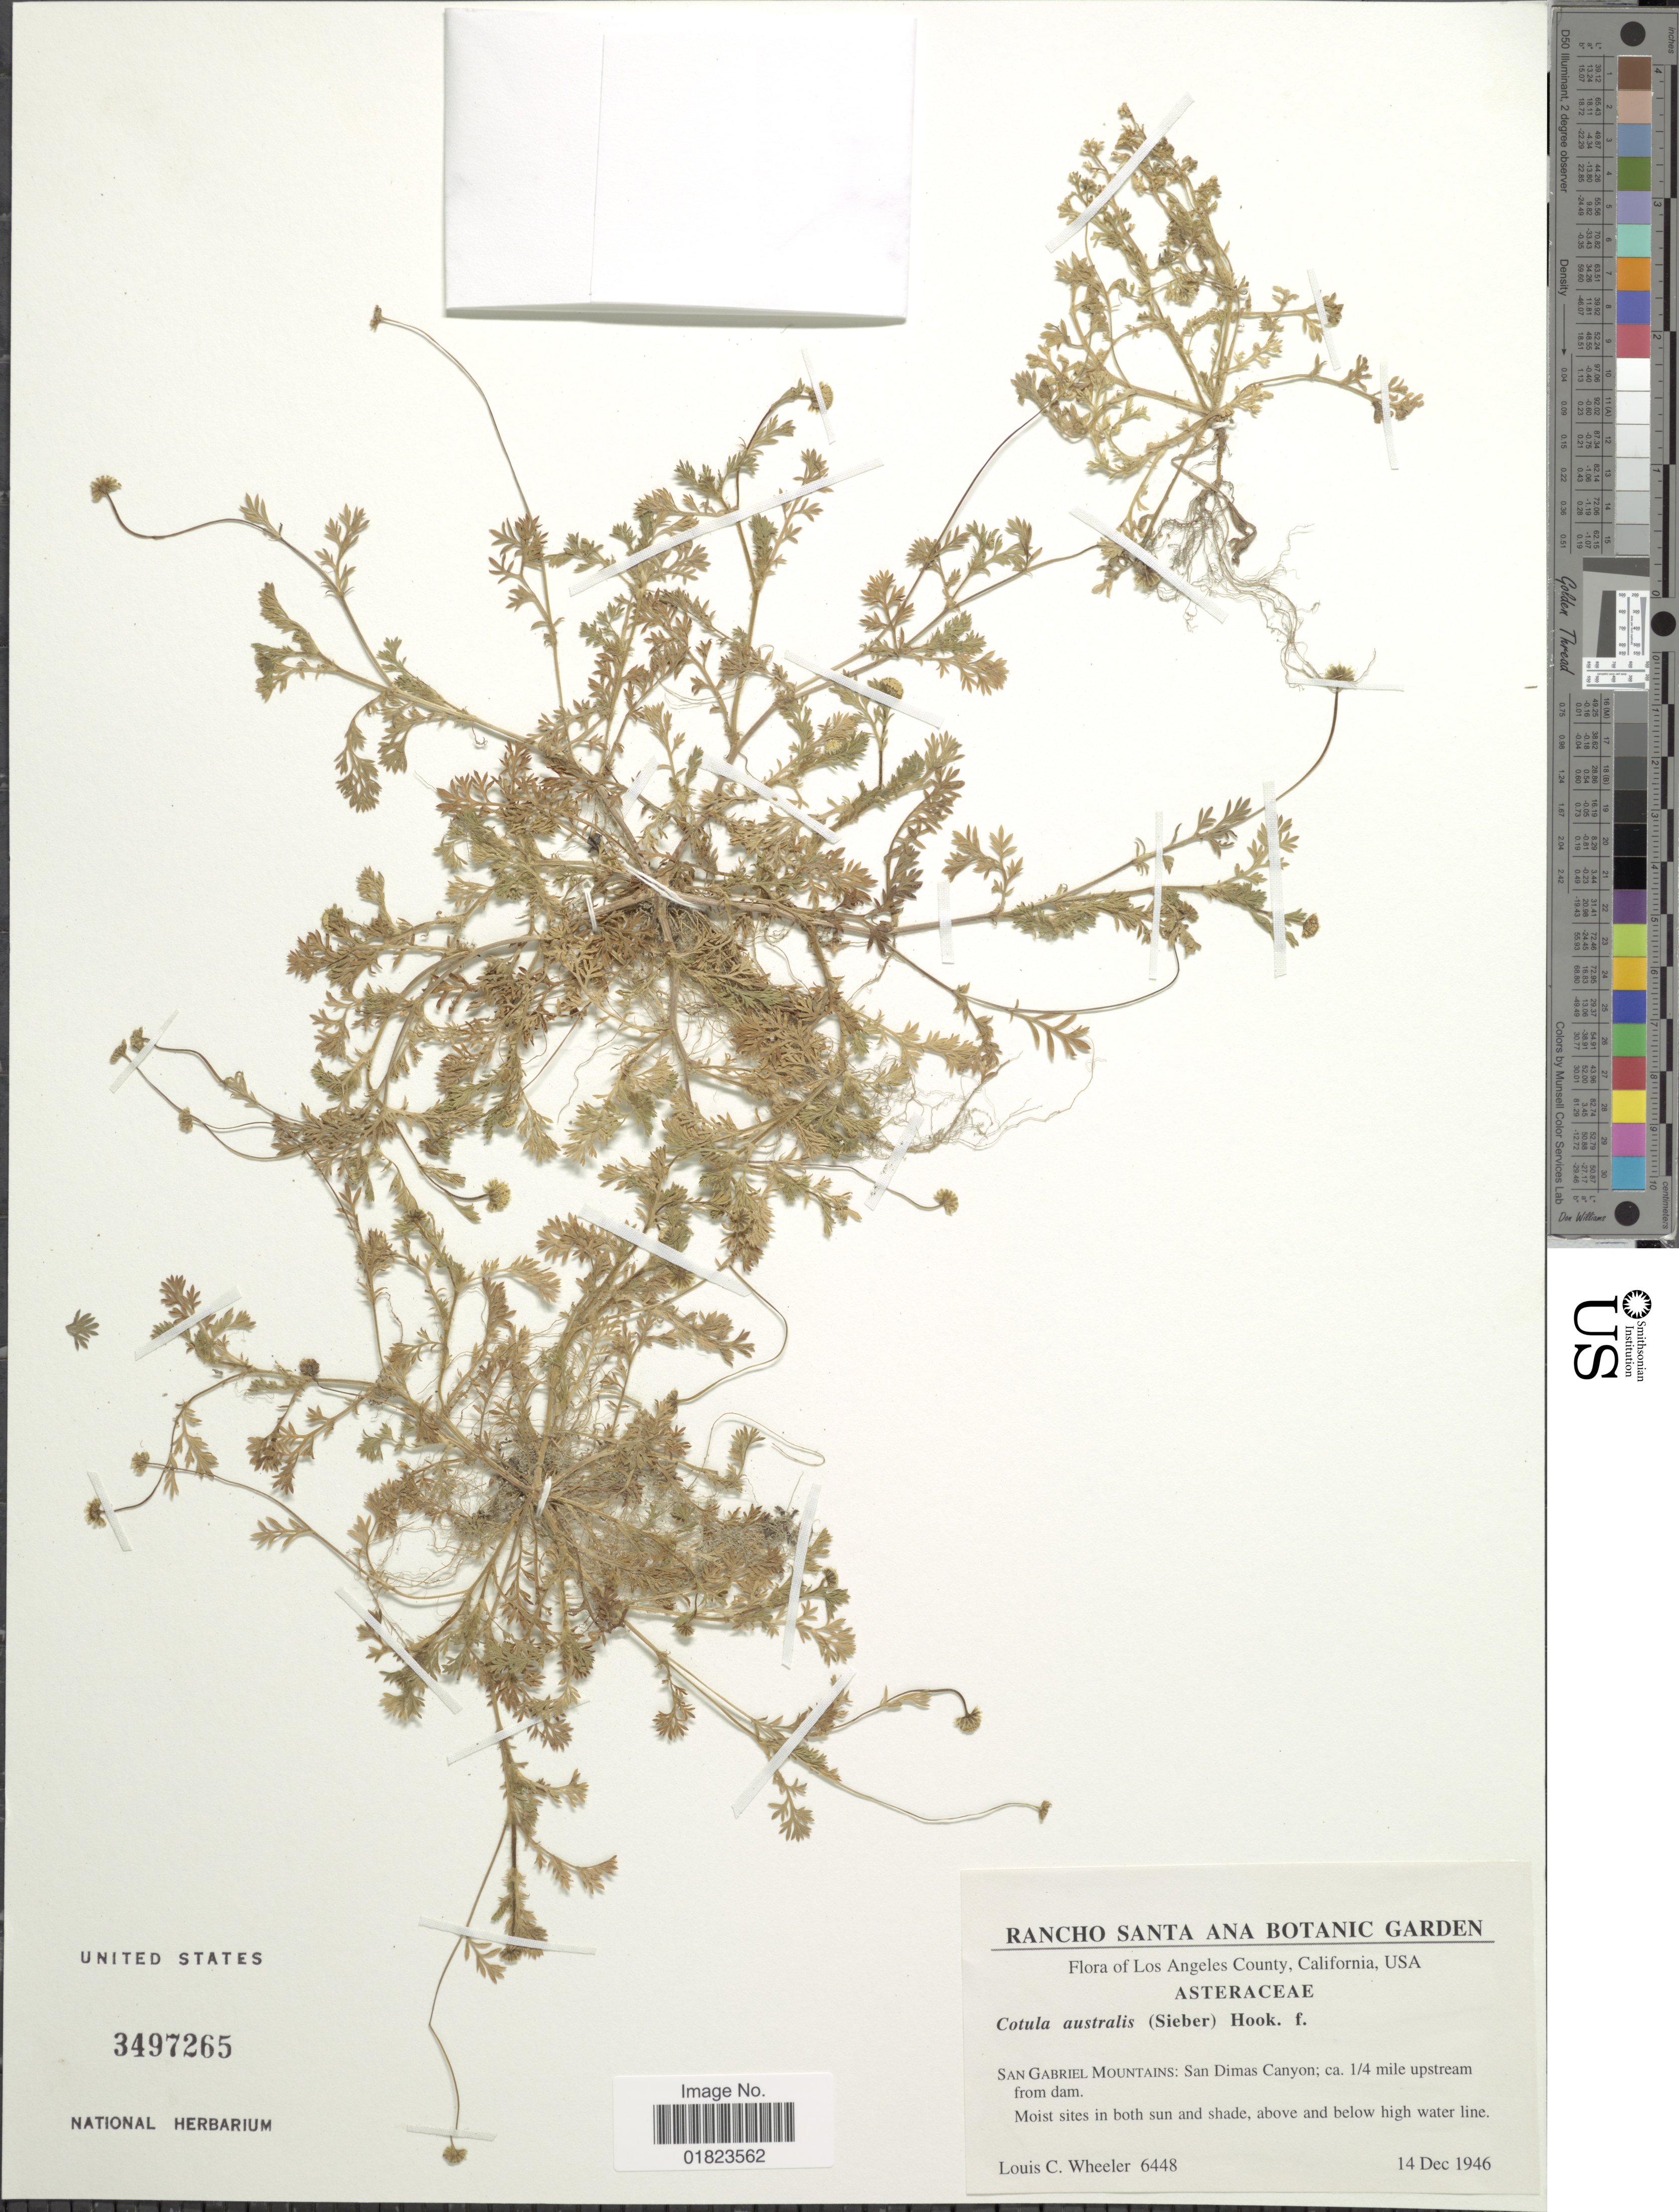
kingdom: Plantae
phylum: Tracheophyta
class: Magnoliopsida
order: Asterales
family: Asteraceae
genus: Cotula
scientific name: Cotula australis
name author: (Sieber ex Spreng.) Hook. f.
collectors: L. C. Wheeler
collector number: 6448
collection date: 1946-12-14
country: United States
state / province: California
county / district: Los Angeles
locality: Los Angeles County, California, USA. San Gabriel Mountains: San Dimas Canyon; ca. 1/4 mile upstream from dam.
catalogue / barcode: US 3497265